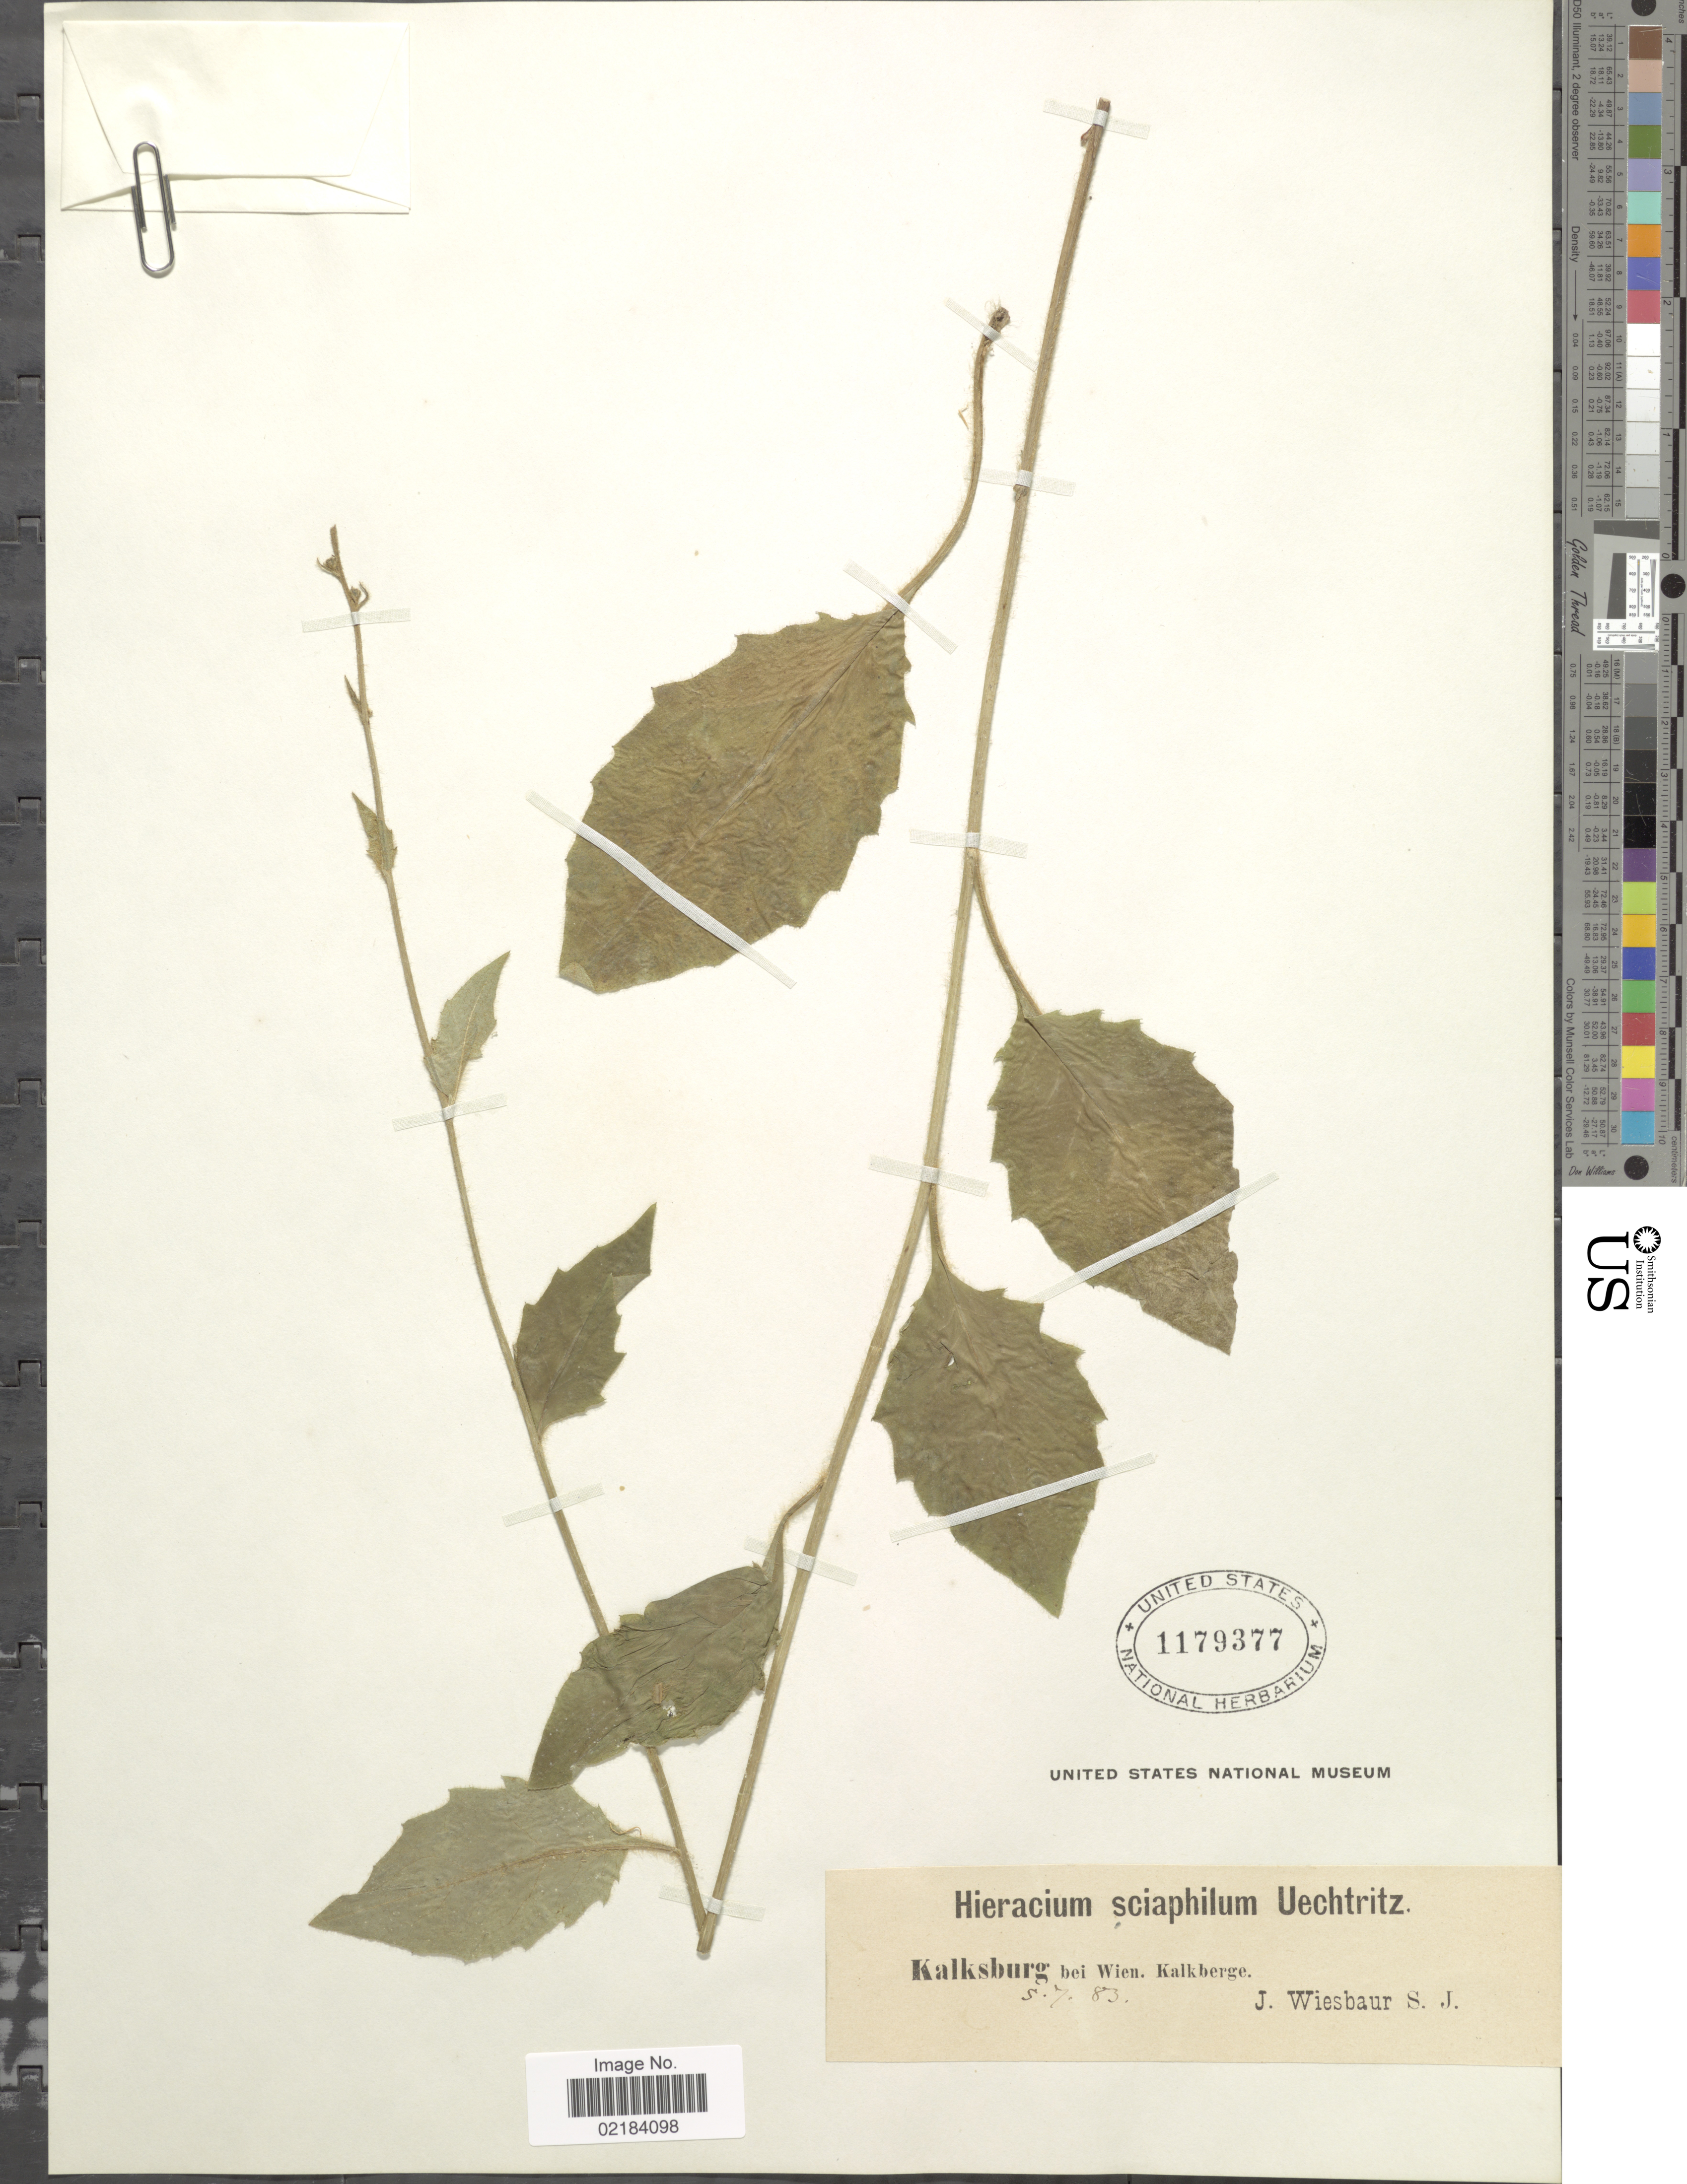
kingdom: Plantae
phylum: Tracheophyta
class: Magnoliopsida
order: Asterales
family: Asteraceae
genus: Hieracium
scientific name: Hieracium sciaphilum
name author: Uechtr.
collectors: J. Wiesbaur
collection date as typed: Transcribed d/m/y: /7/83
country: Austria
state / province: Wien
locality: Kalksburg bei Wien. Kalkberge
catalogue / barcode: US 1179377